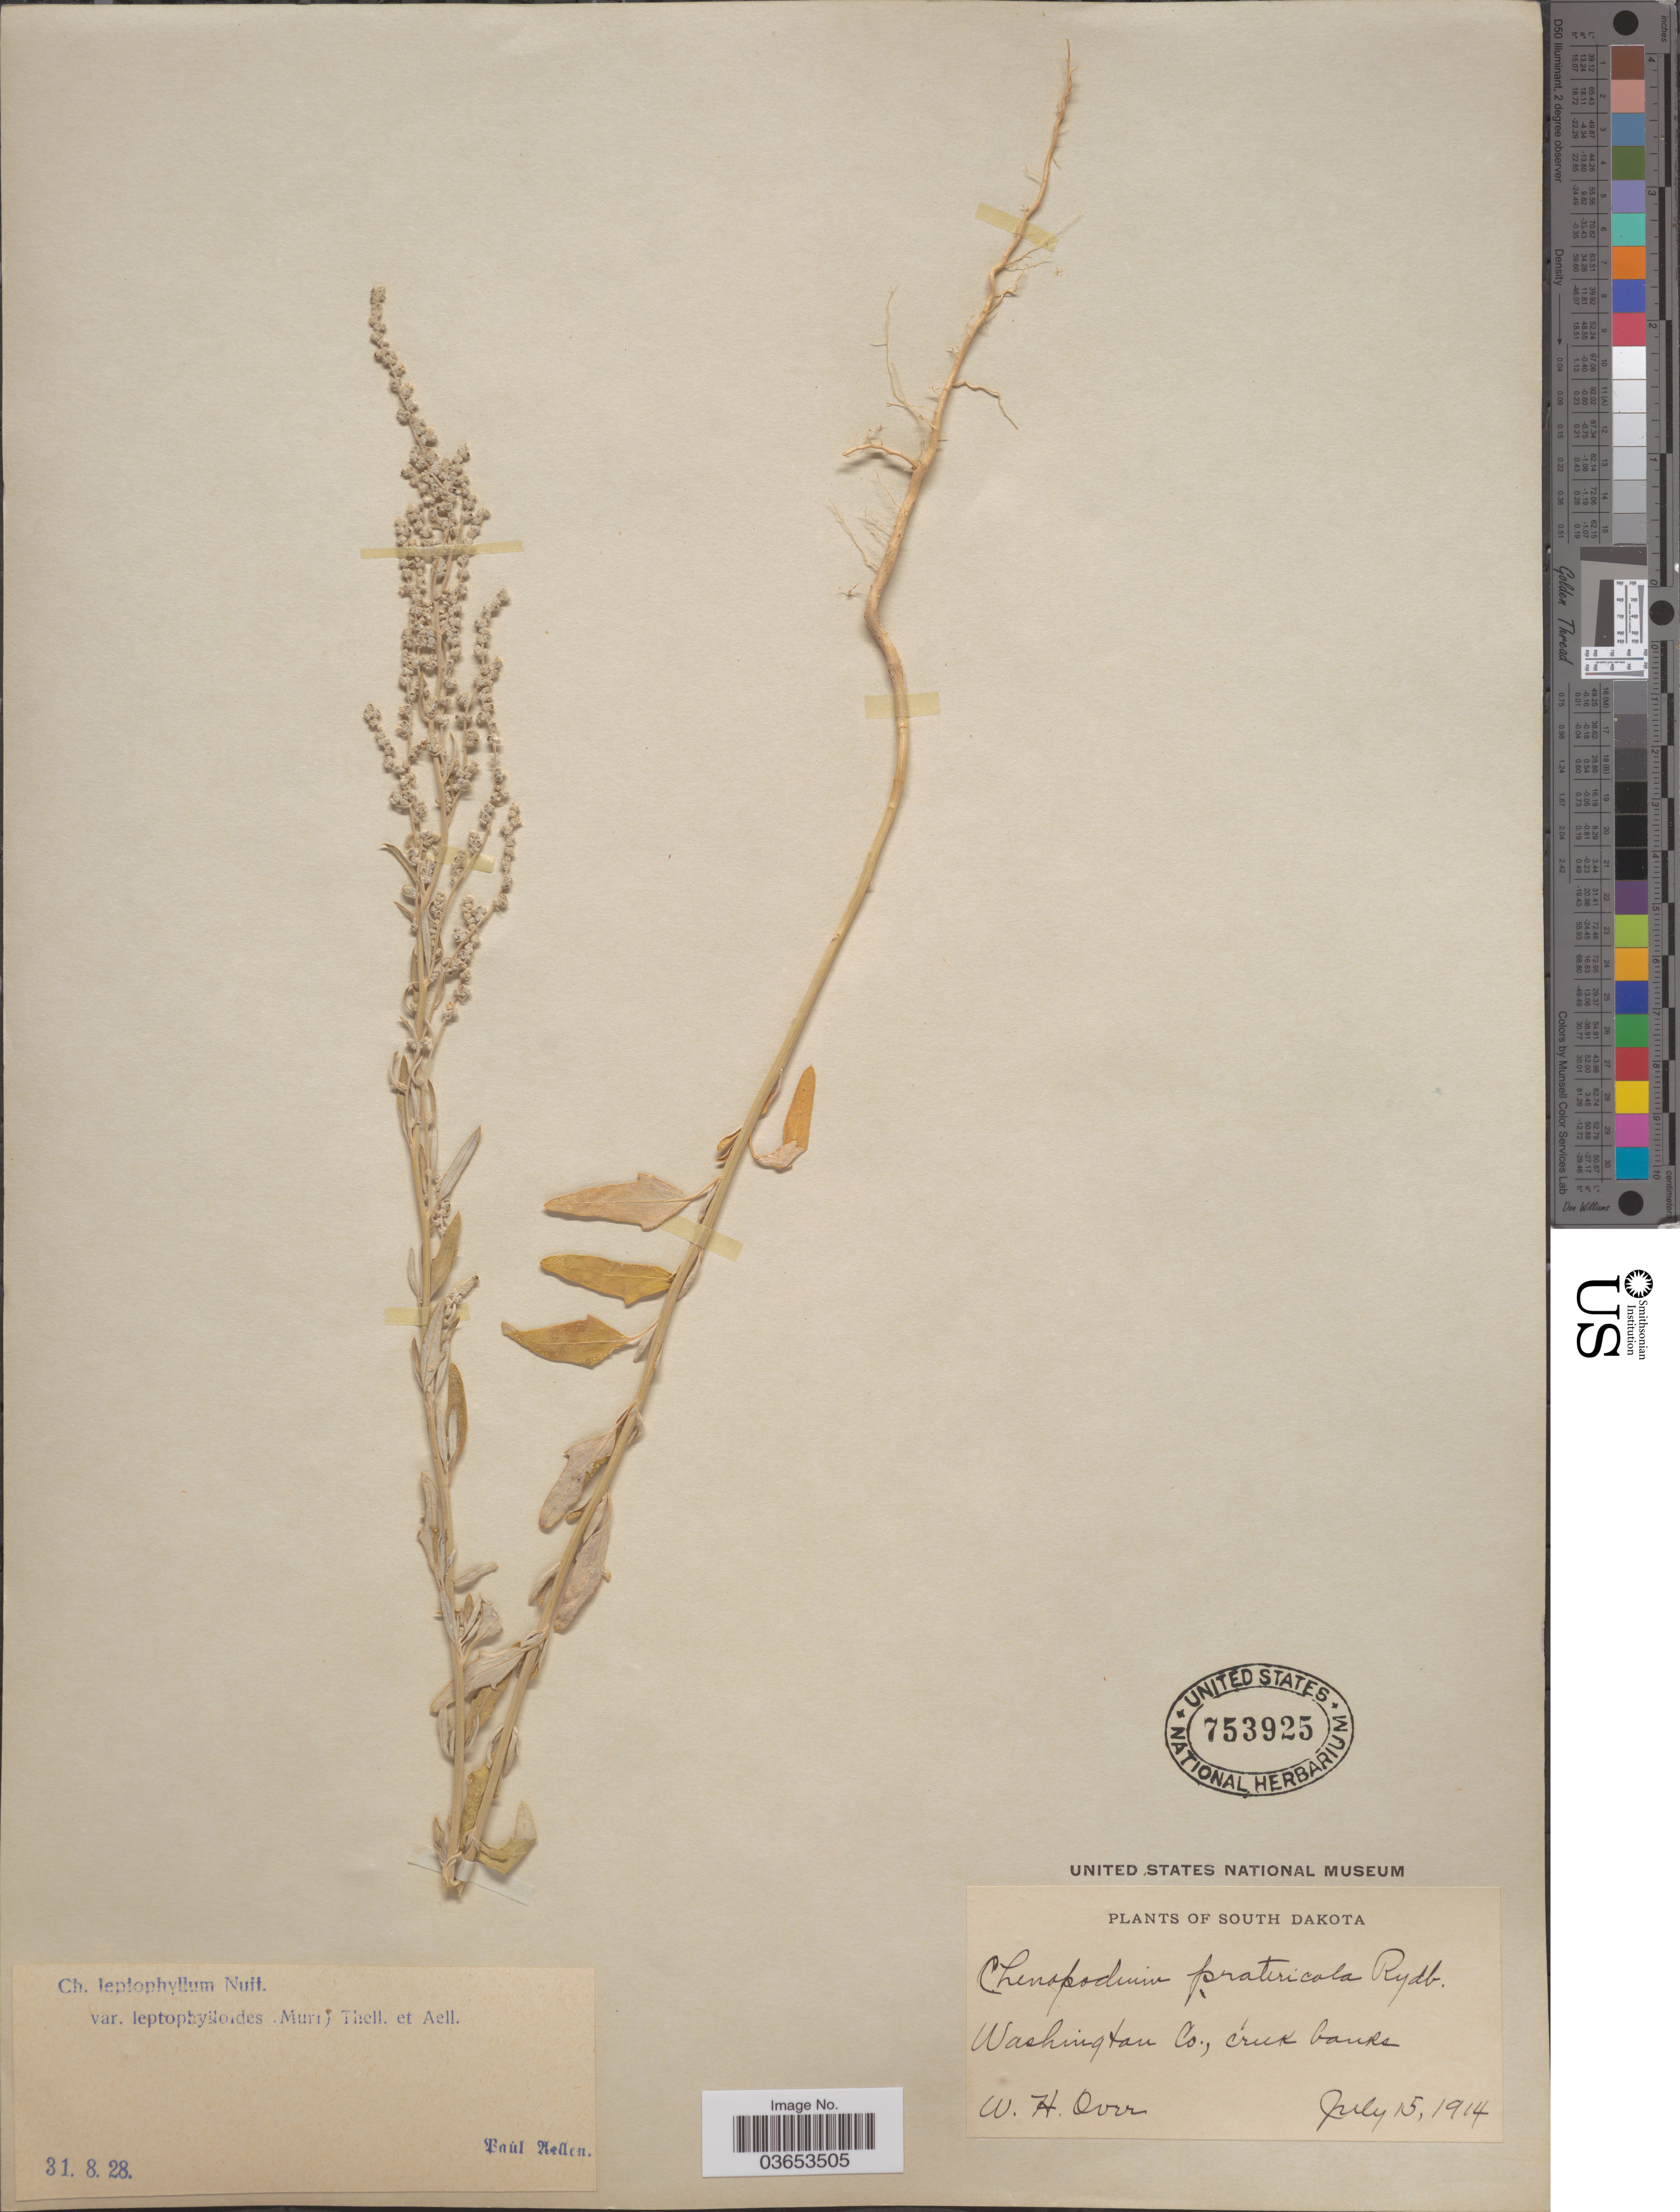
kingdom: Plantae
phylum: Tracheophyta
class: Magnoliopsida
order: Caryophyllales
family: Amaranthaceae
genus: Chenopodium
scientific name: Chenopodium leptophyllum var. leptophylloides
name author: (Murr) Thell. & Aellen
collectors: W. Over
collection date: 1914-07-15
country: United States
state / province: South Dakota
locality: Washington Co.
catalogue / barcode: US 753925